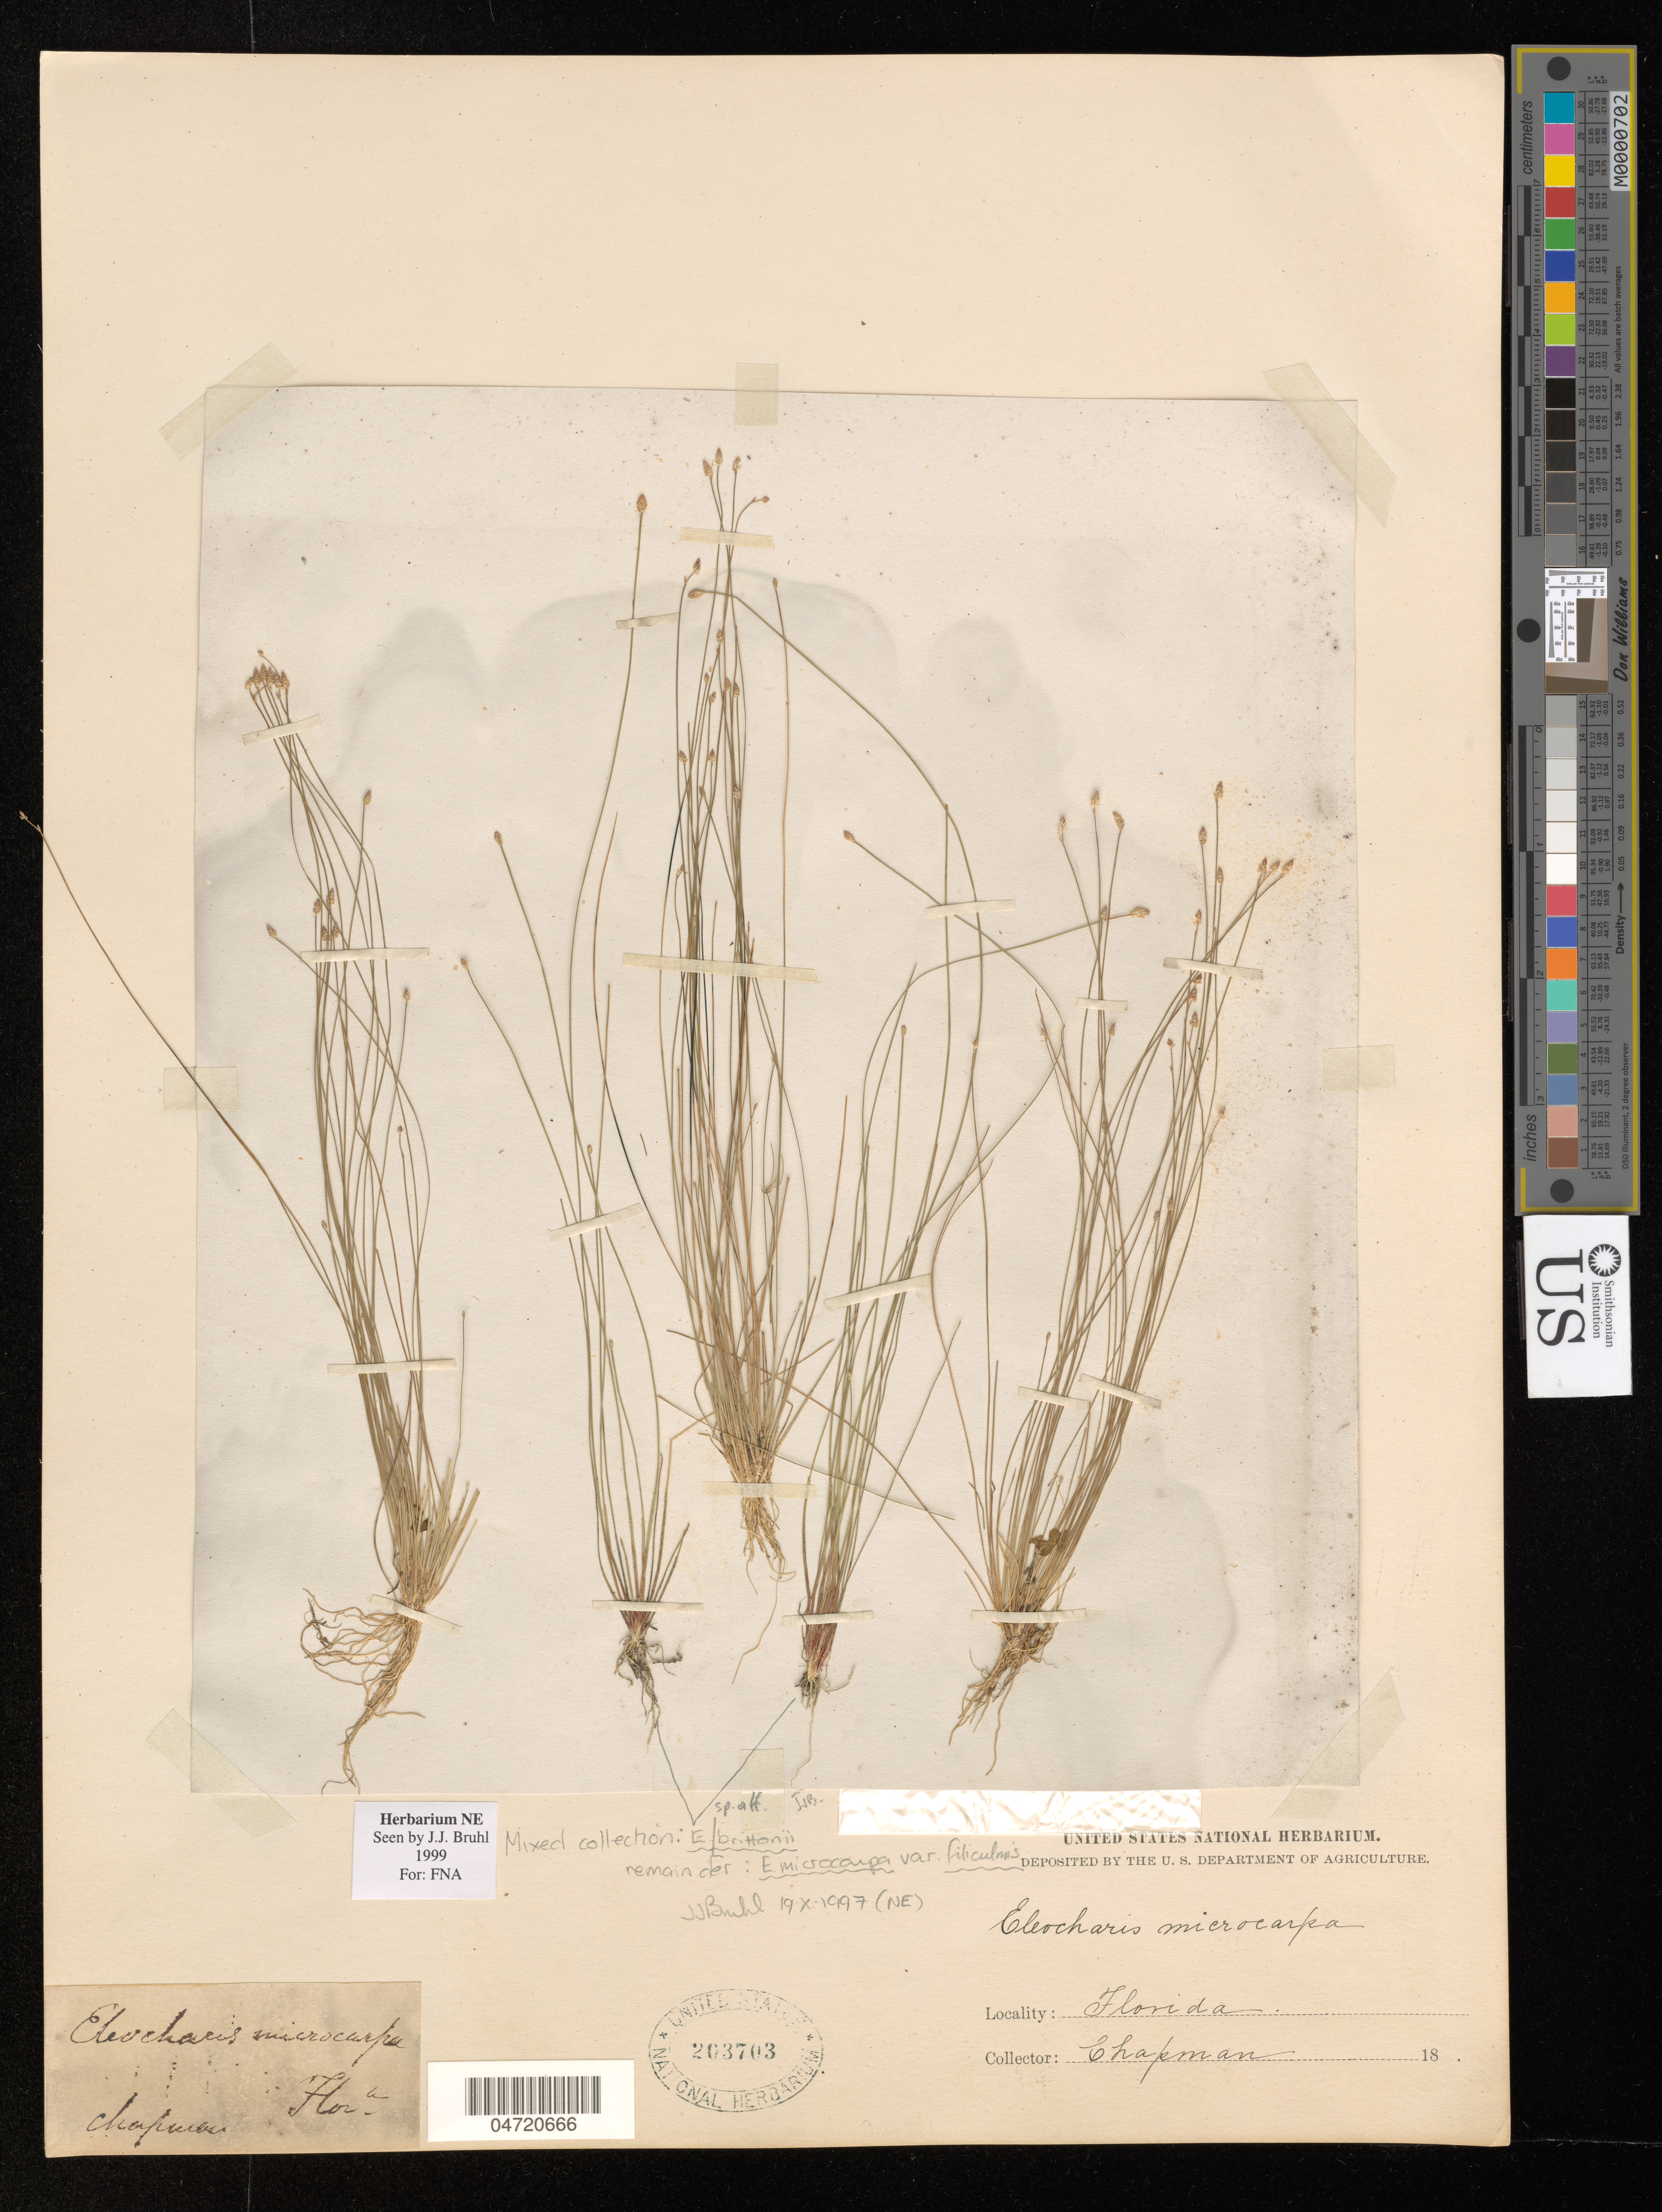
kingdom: Plantae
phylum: Tracheophyta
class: Liliopsida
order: Poales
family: Cyperaceae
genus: Eleocharis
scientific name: Eleocharis brittonii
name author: Svenson ex Small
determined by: Bruhl, J. J., (NE), University of New England (AUSTRALIA)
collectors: A. W. Chapman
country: United States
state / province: Florida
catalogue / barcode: US 203703